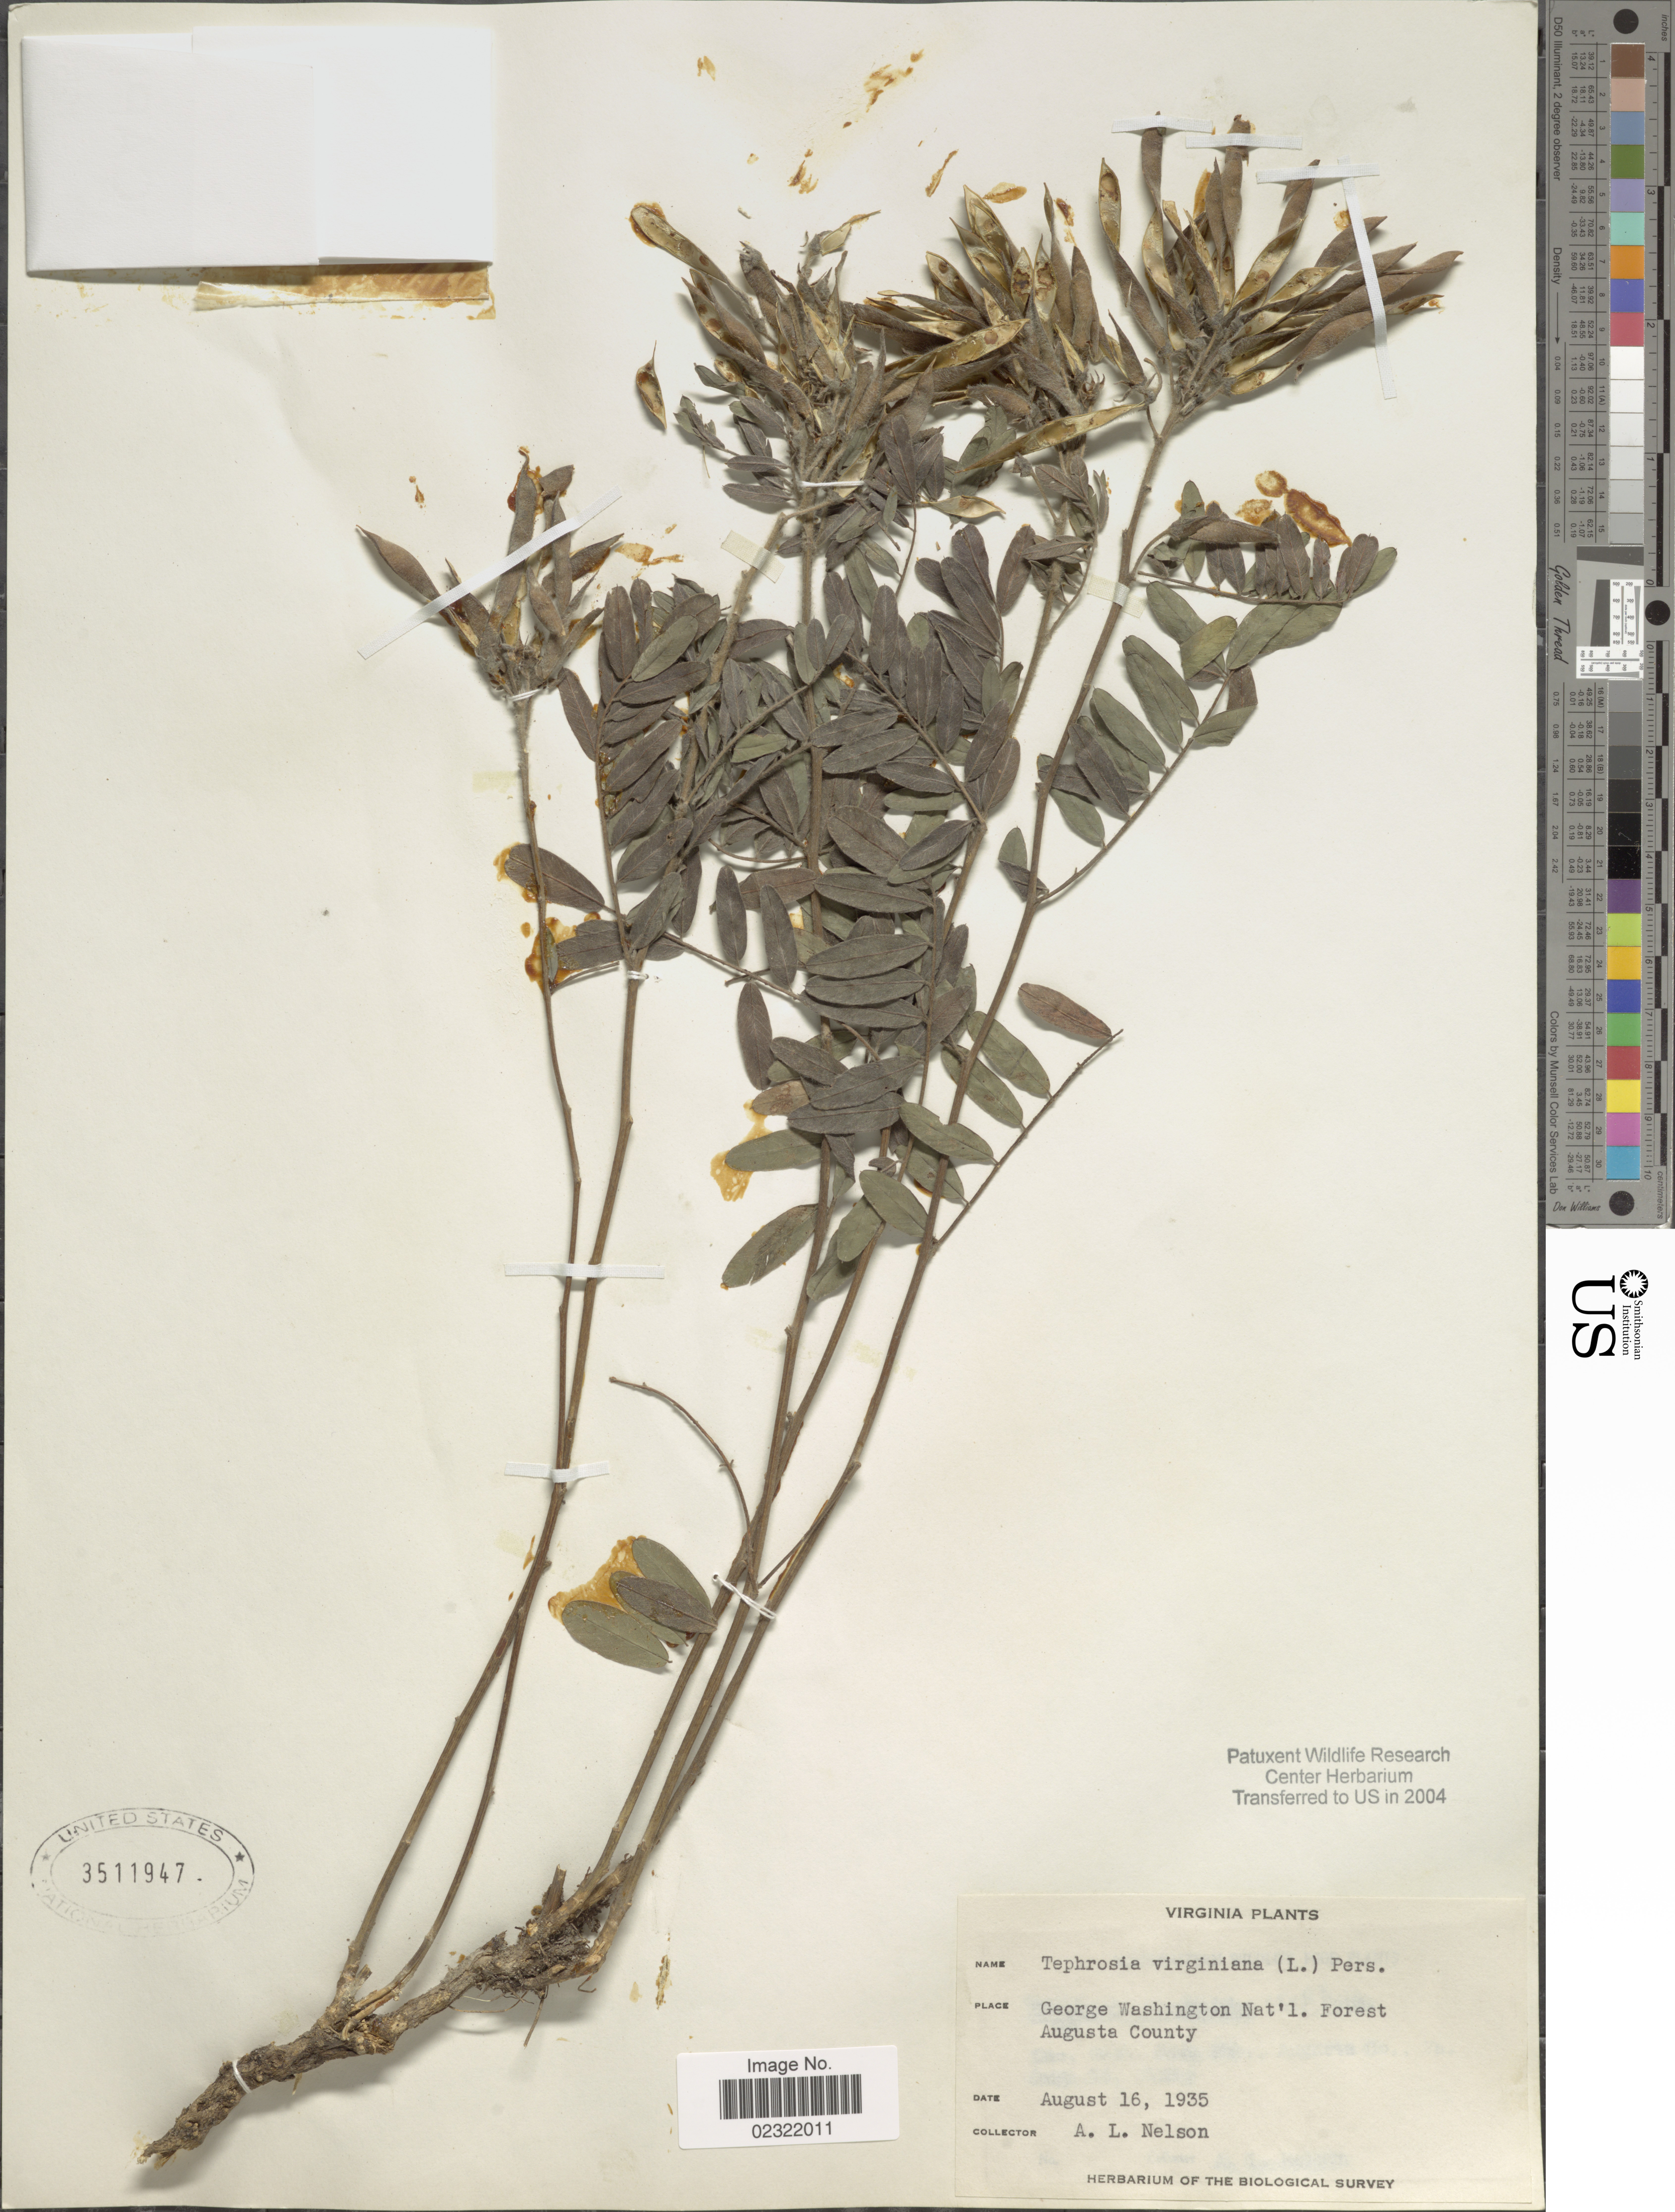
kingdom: Plantae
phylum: Tracheophyta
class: Magnoliopsida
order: Fabales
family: Fabaceae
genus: Tephrosia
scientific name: Tephrosia virginiana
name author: (L.) Pers.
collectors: A. L. Nelson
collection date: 1935-08-16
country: United States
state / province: Virginia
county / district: Augusta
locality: George Washington Nat'l. Forest Augusta County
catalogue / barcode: US 3511947